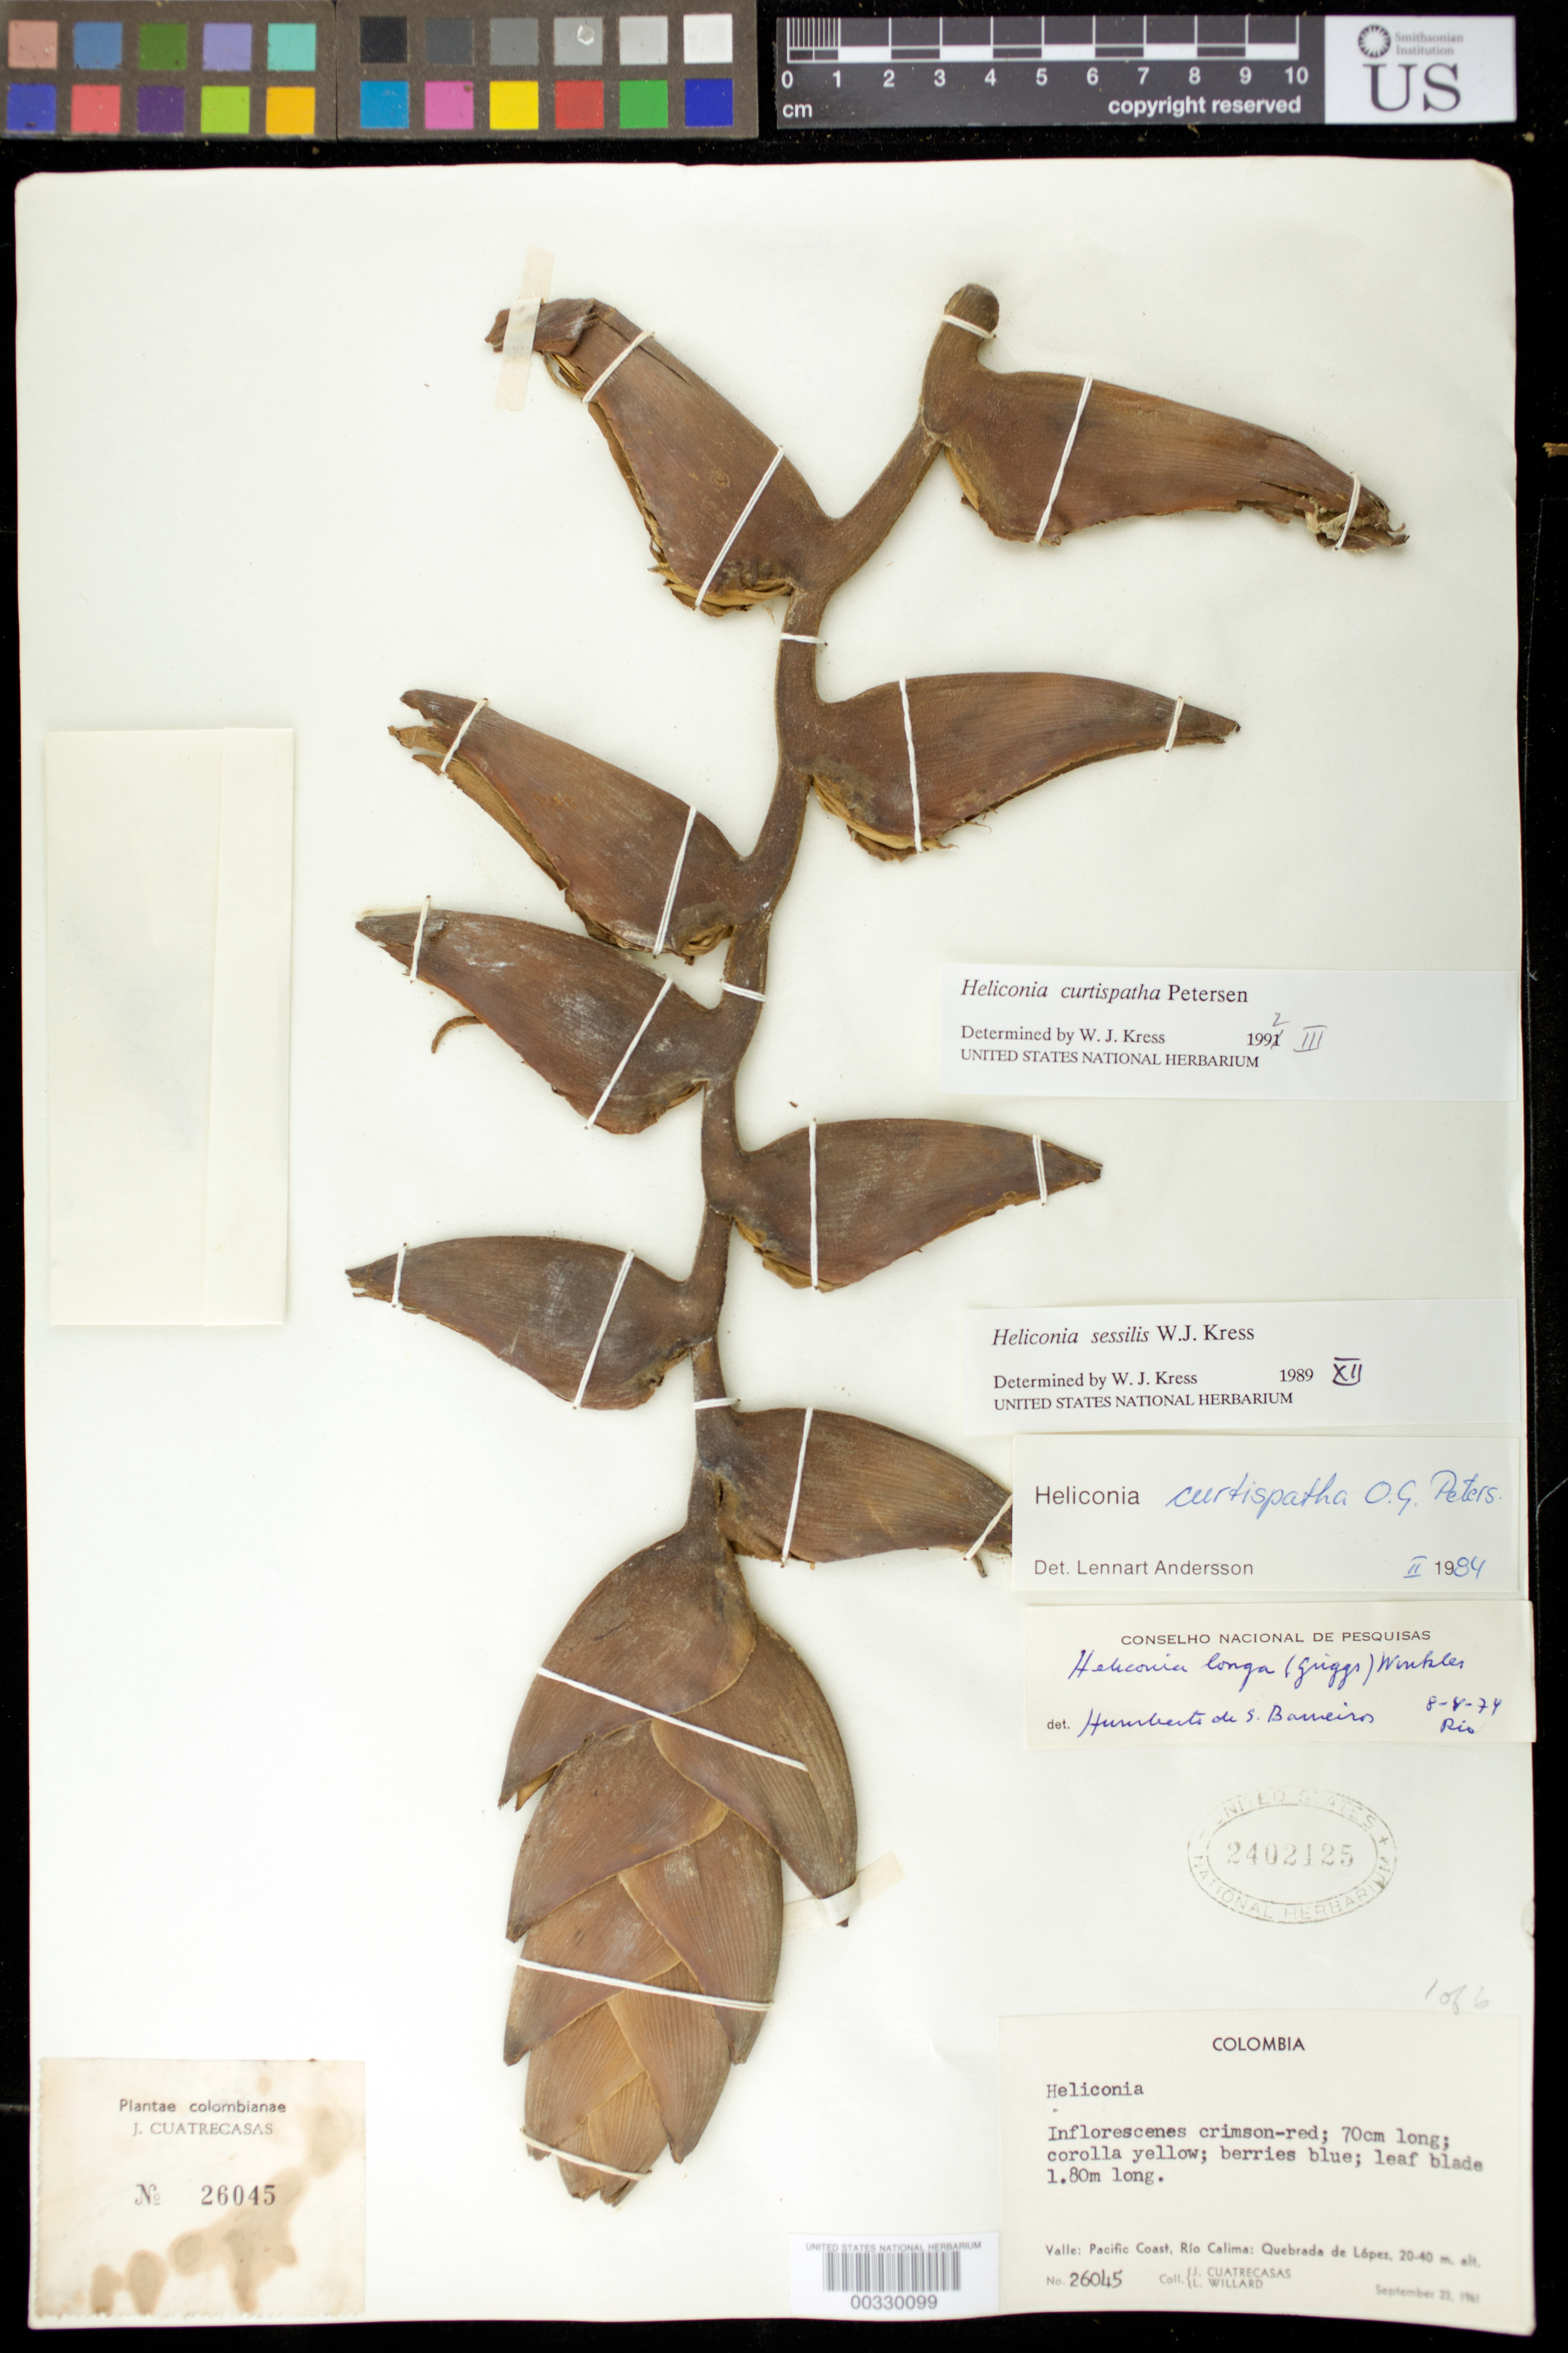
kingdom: Plantae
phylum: Tracheophyta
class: Liliopsida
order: Zingiberales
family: Heliconiaceae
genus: Heliconia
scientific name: Heliconia curtispatha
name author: Petersen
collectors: J. Cuatrecasas & L. Willard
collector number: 26045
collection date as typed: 23 Sep 1961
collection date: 1961-09-23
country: Colombia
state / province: Valle del Cauca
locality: Pacific Coast, Rio Calima, Quebrada de Lopez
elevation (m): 20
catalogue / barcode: US 2402125